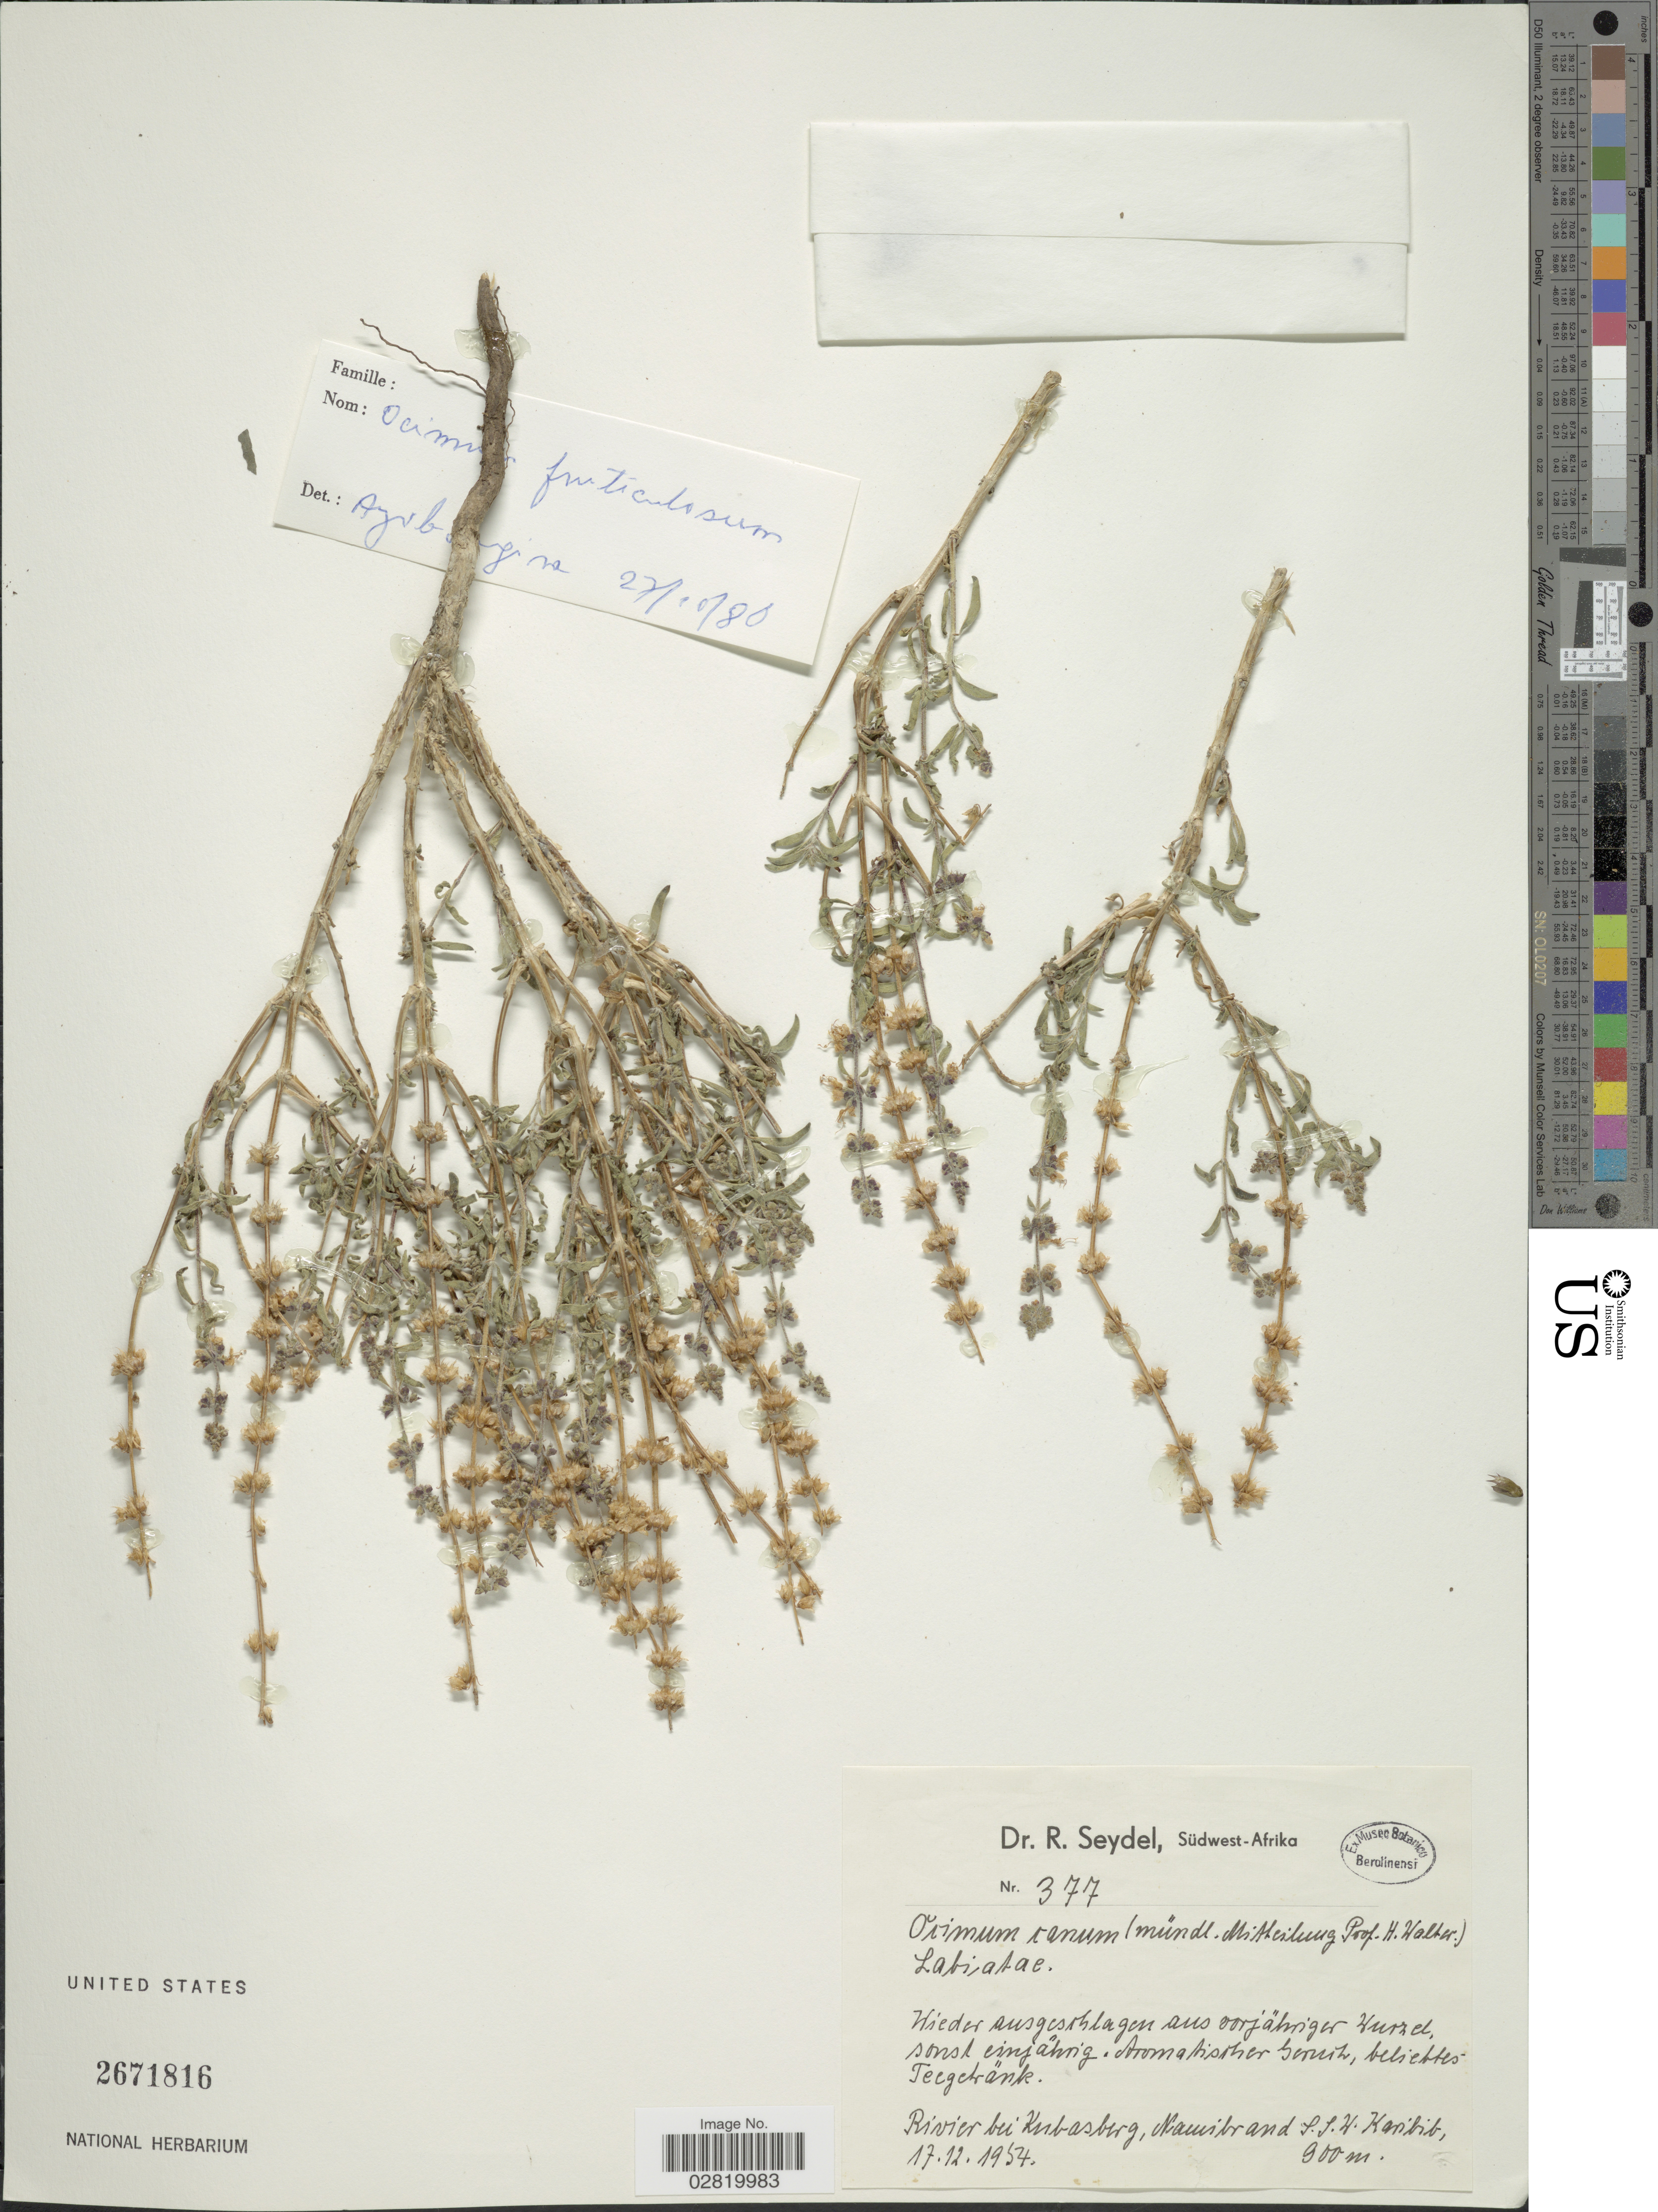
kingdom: Plantae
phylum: Tracheophyta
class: Magnoliopsida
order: Lamiales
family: Lamiaceae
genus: Ocimum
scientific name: Ocimum canum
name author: Sims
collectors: R. Seydel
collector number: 377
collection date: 1954-12-17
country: Namibia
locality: Südwest-Afrika, Rivier bei Kubasberg [river? at Kubasberg], Namibrand S.S.W. Karibib.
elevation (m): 900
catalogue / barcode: US 2671816